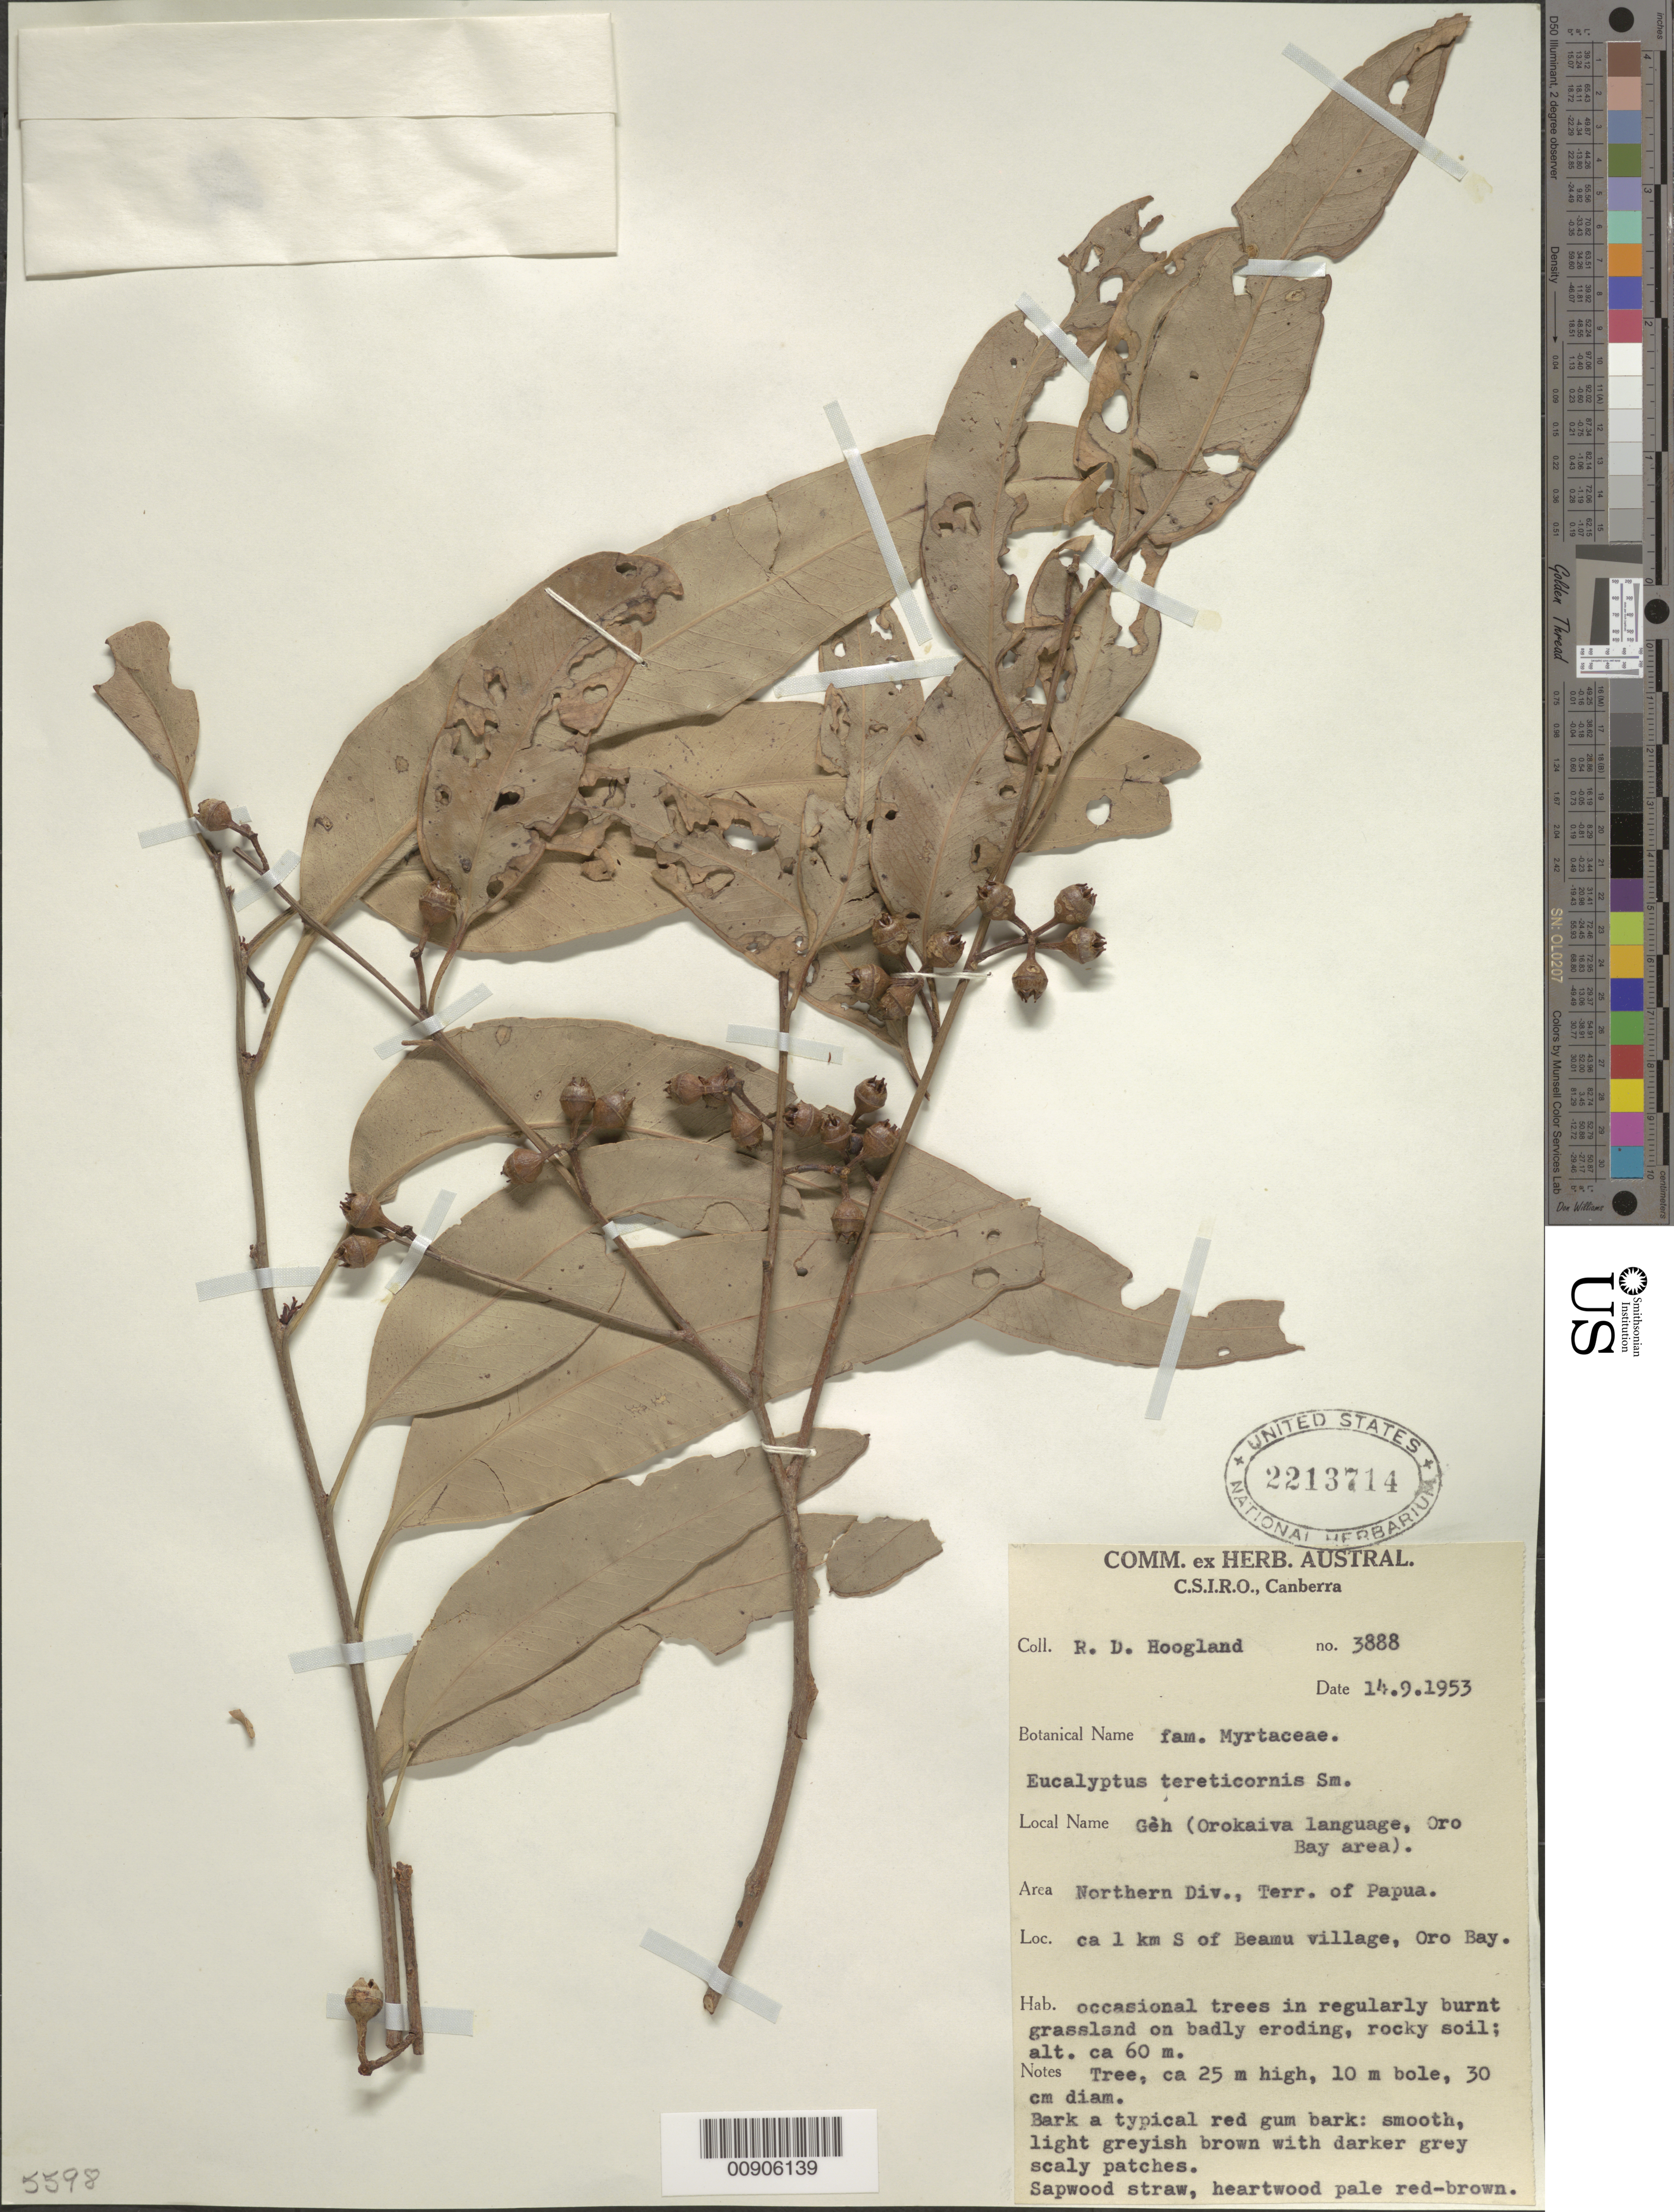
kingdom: Plantae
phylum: Tracheophyta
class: Magnoliopsida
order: Myrtales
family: Myrtaceae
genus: Eucalyptus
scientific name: Eucalyptus tereticornis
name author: Sm.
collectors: R. D. Hoogland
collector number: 3888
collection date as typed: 14 Sep 1953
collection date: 1953-09-14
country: Papua New Guinea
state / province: Northern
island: New Guinea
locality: About 1 km S. of Beamu village, Oro Bay.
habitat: Occasional trees in regularly burnt grassland on badly eroding, rocky soil.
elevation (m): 60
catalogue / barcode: US 2213714